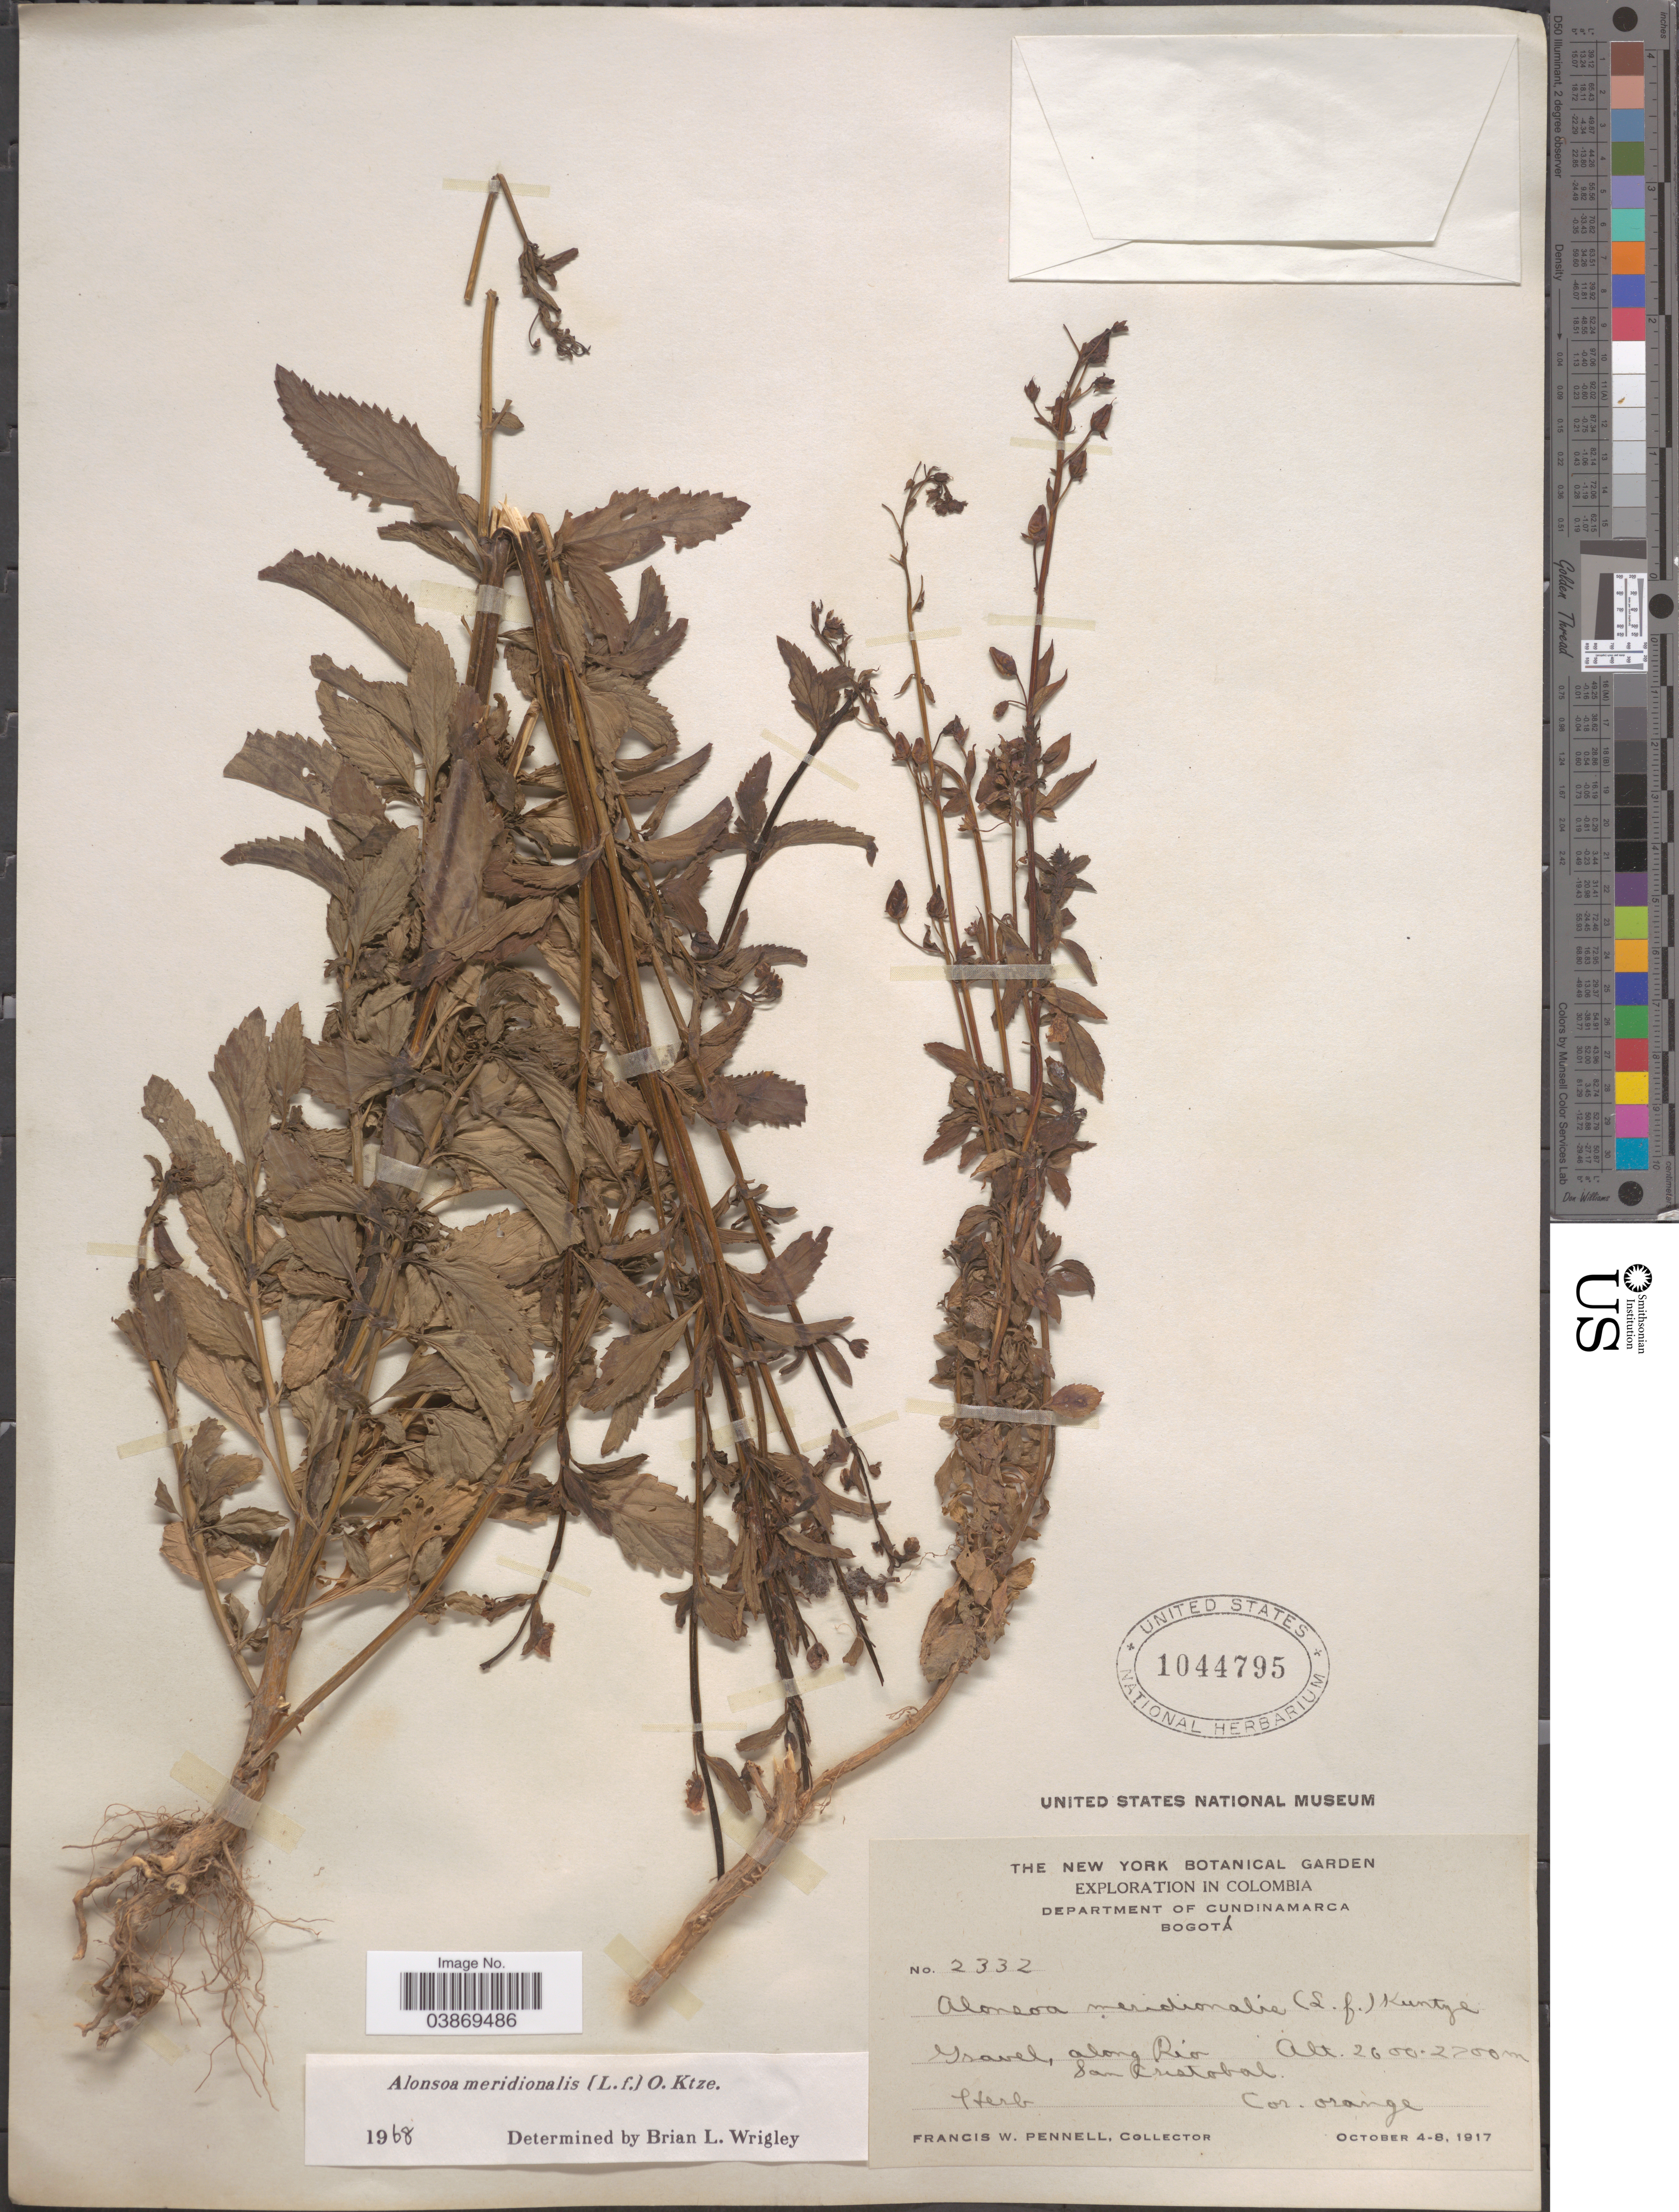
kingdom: Plantae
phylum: Tracheophyta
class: Magnoliopsida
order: Lamiales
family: Scrophulariaceae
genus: Alonsoa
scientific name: Alonsoa meridionalis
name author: (L. f.) Kuntze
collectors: F. W. Pennell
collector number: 2332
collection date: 1917-10-04/1917-10-08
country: Colombia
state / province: Cundinamarca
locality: Department of Cundinamarca. Bogotá. Gravel, along Rio San Cristobal.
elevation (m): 2600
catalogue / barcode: US 1044795